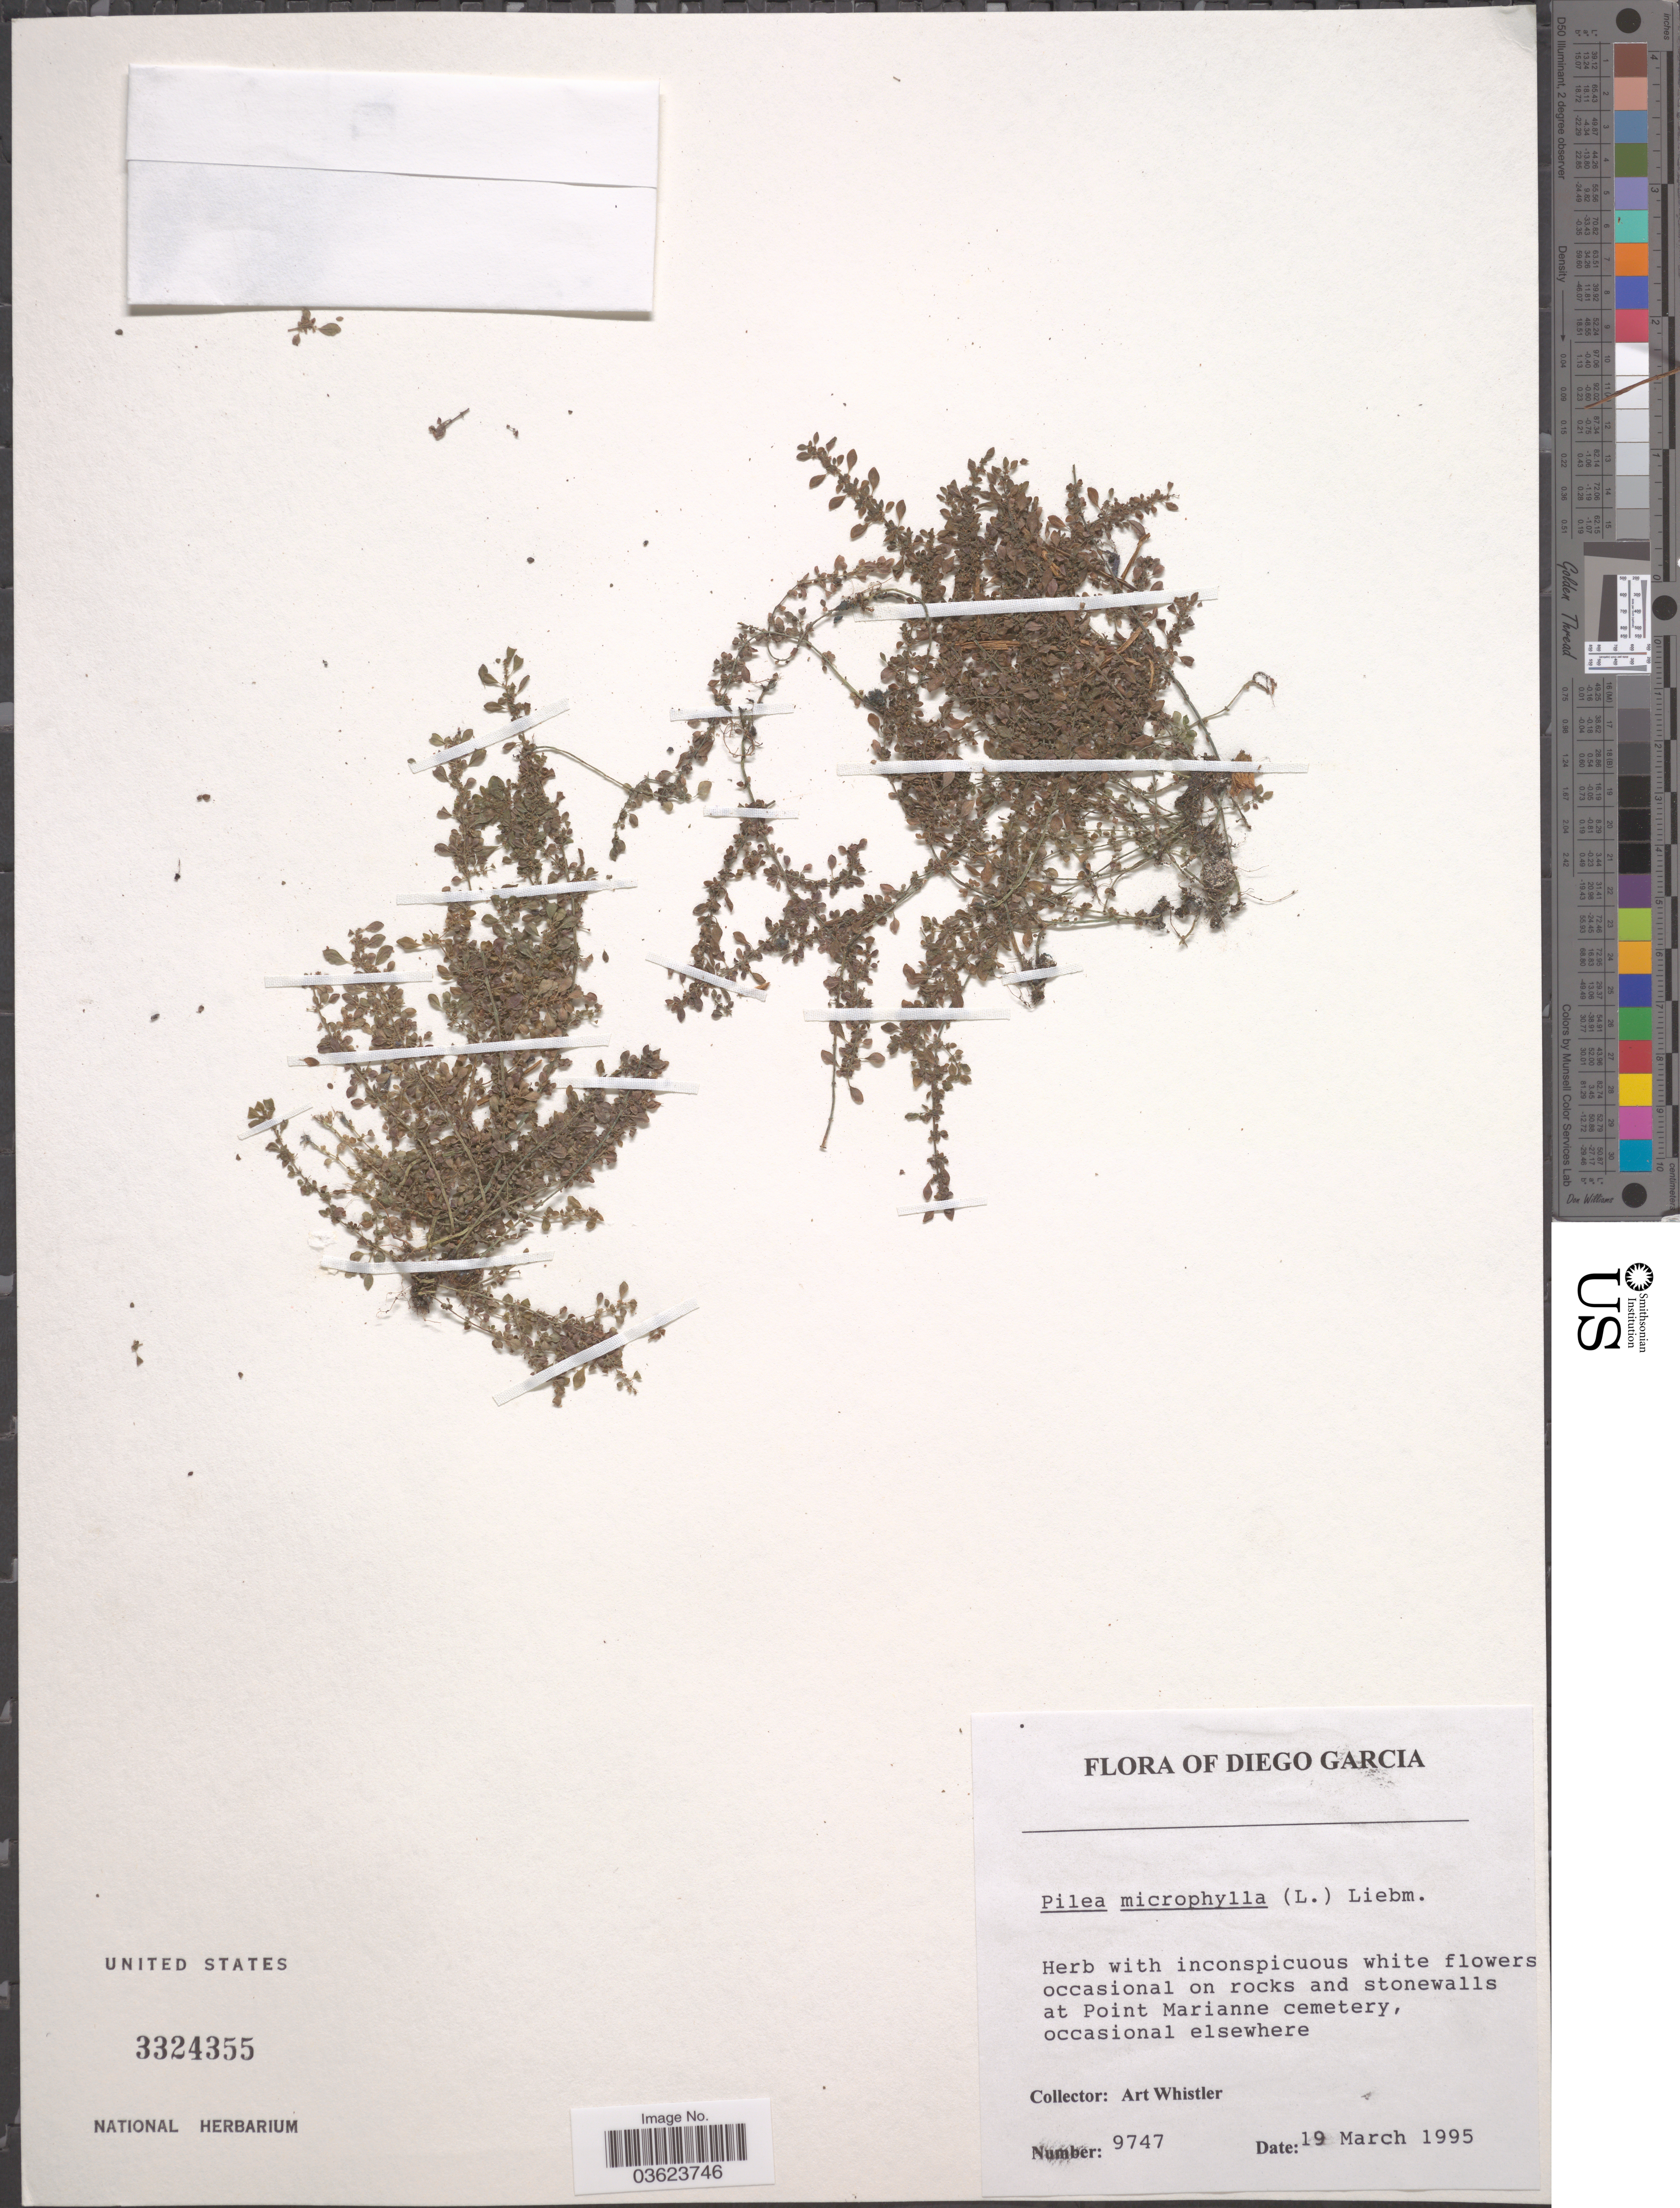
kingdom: Plantae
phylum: Tracheophyta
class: Magnoliopsida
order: Rosales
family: Urticaceae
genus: Pilea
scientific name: Pilea microphylla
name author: (L.) Liebm.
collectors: A. Whistler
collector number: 9747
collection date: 1995-03-19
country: British Indian Ocean Territory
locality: Diego Garcia. On rocks and stonewalls at Point Marianne cemetery.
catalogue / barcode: US 3324355